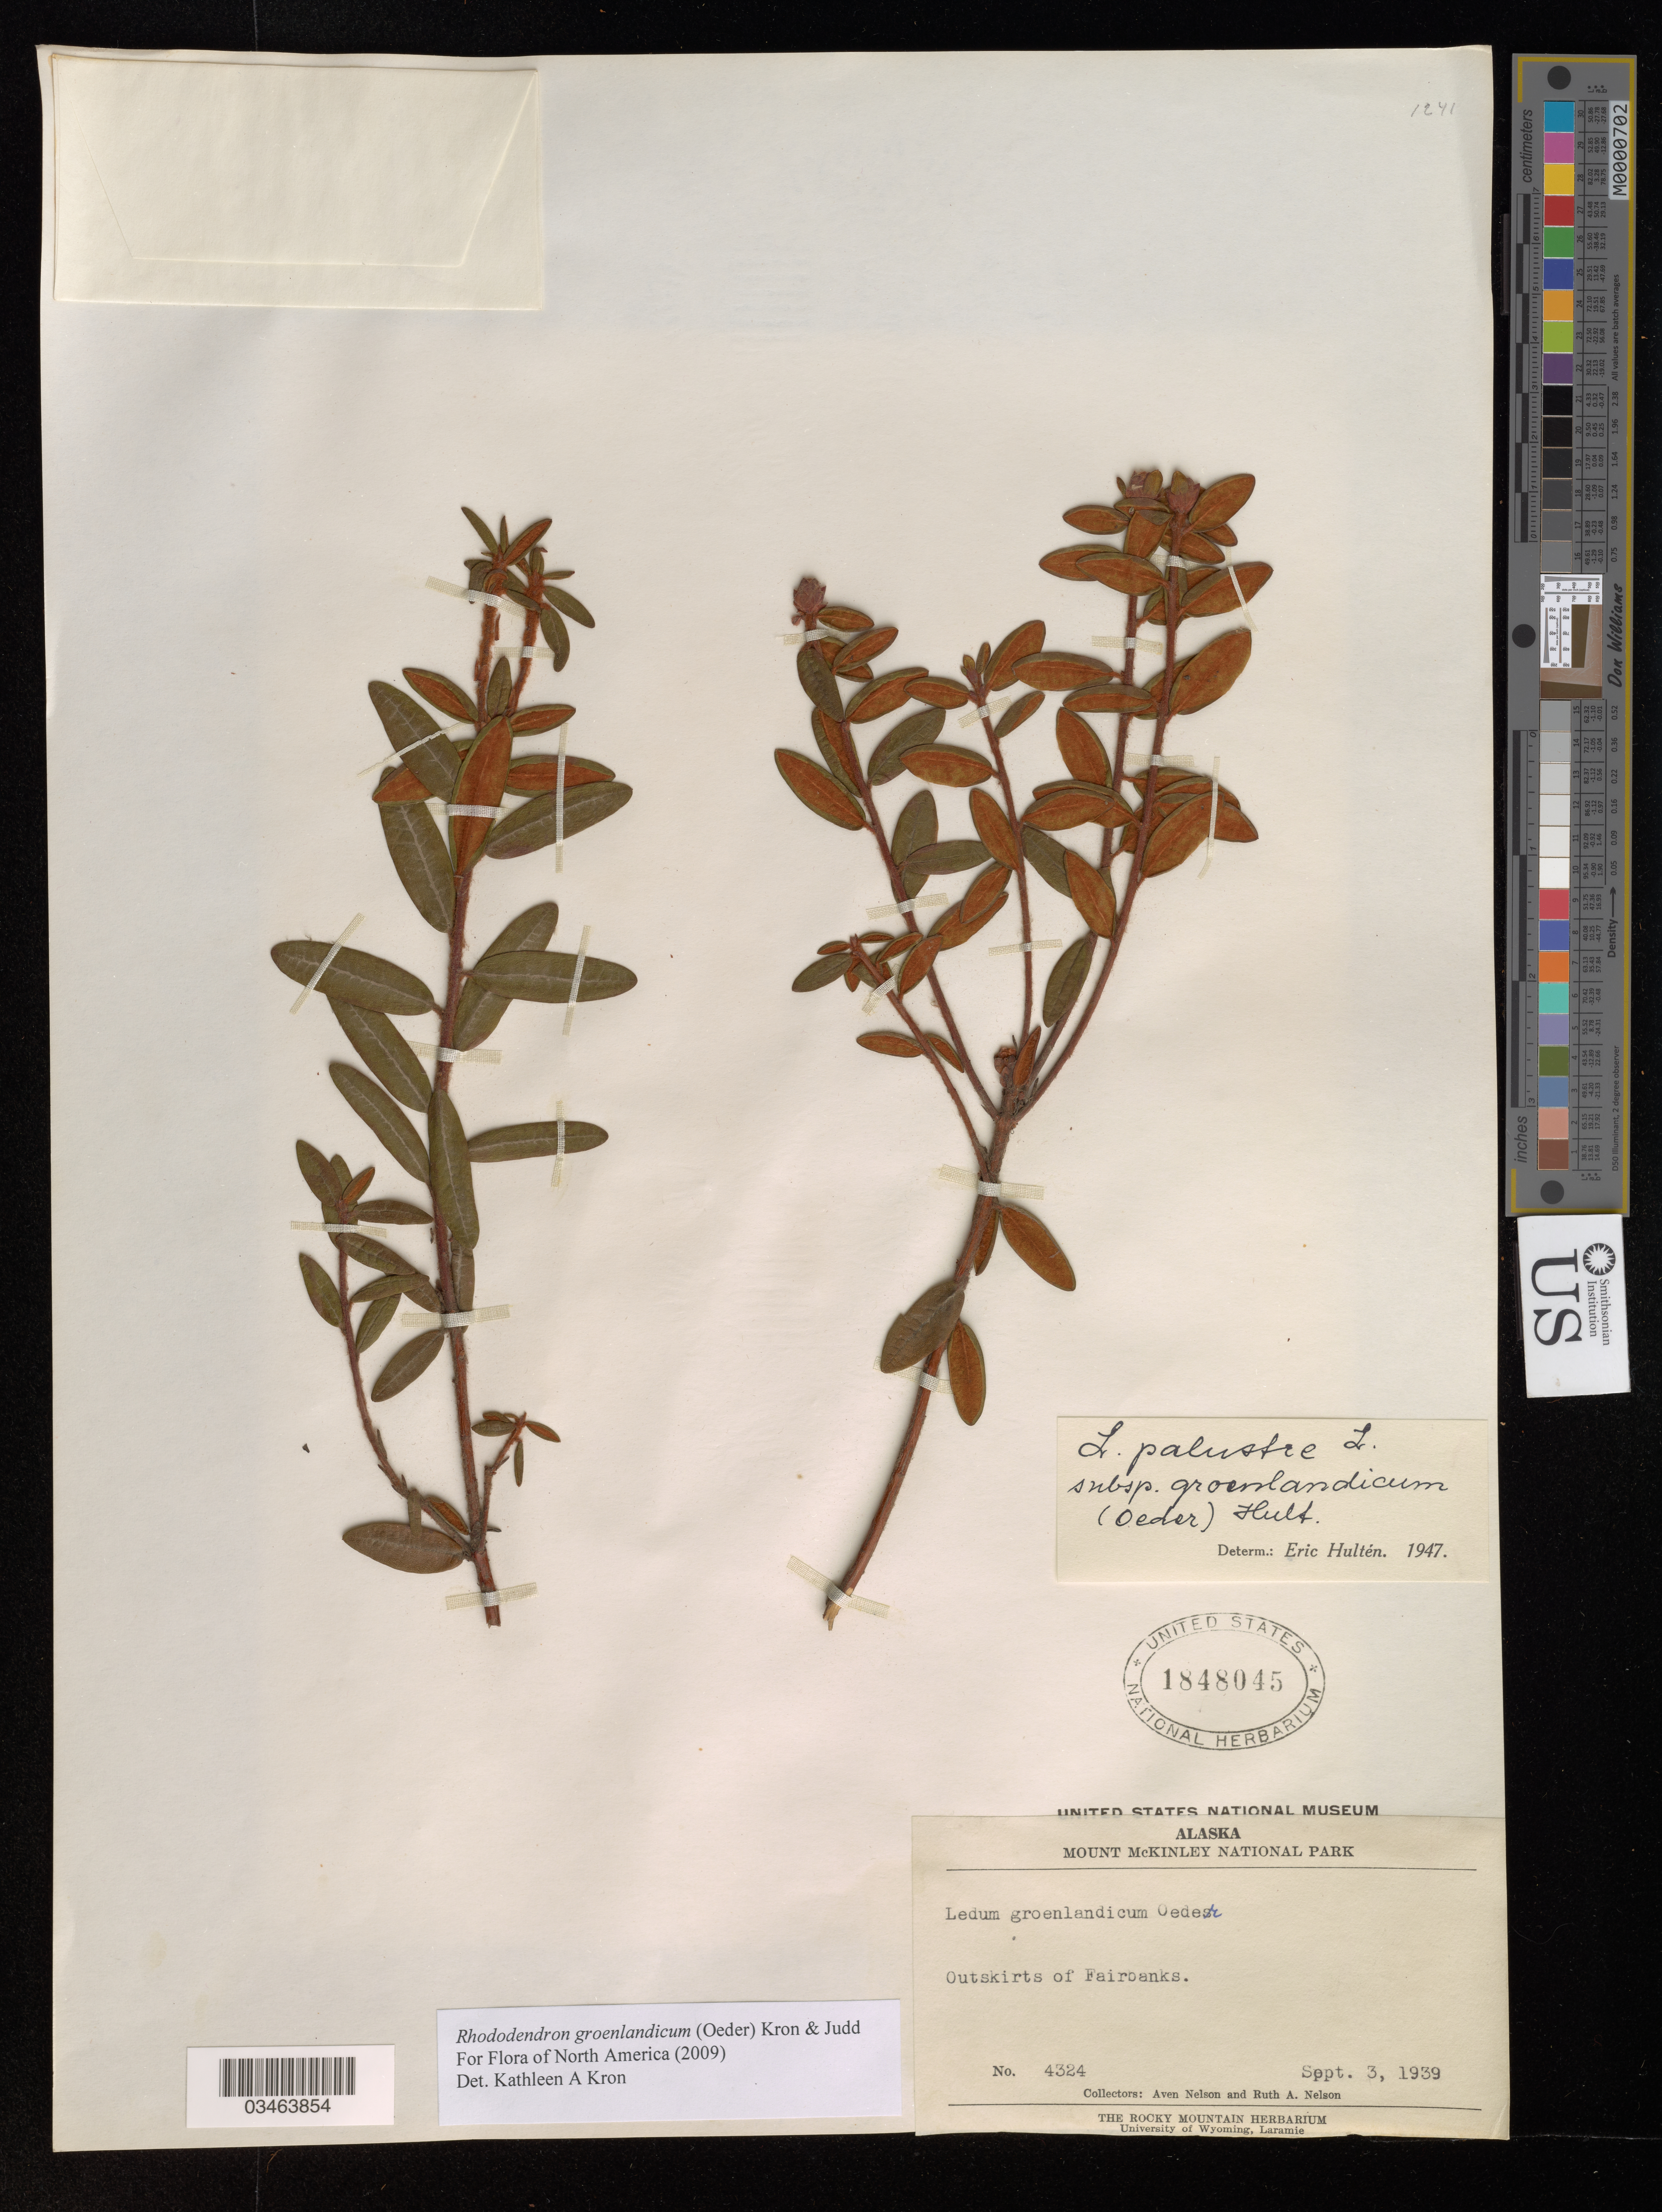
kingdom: Plantae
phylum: Tracheophyta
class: Magnoliopsida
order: Ericales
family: Ericaceae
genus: Rhododendron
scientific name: Rhododendron groenlandicum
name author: (Oeder) Kron & Judd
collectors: A. Nelson & R. A. Nelson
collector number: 4324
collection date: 1939-09-03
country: United States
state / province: Alaska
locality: Mount McKinley National Park. Outskirts of Fairbanks.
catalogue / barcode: US 1848045